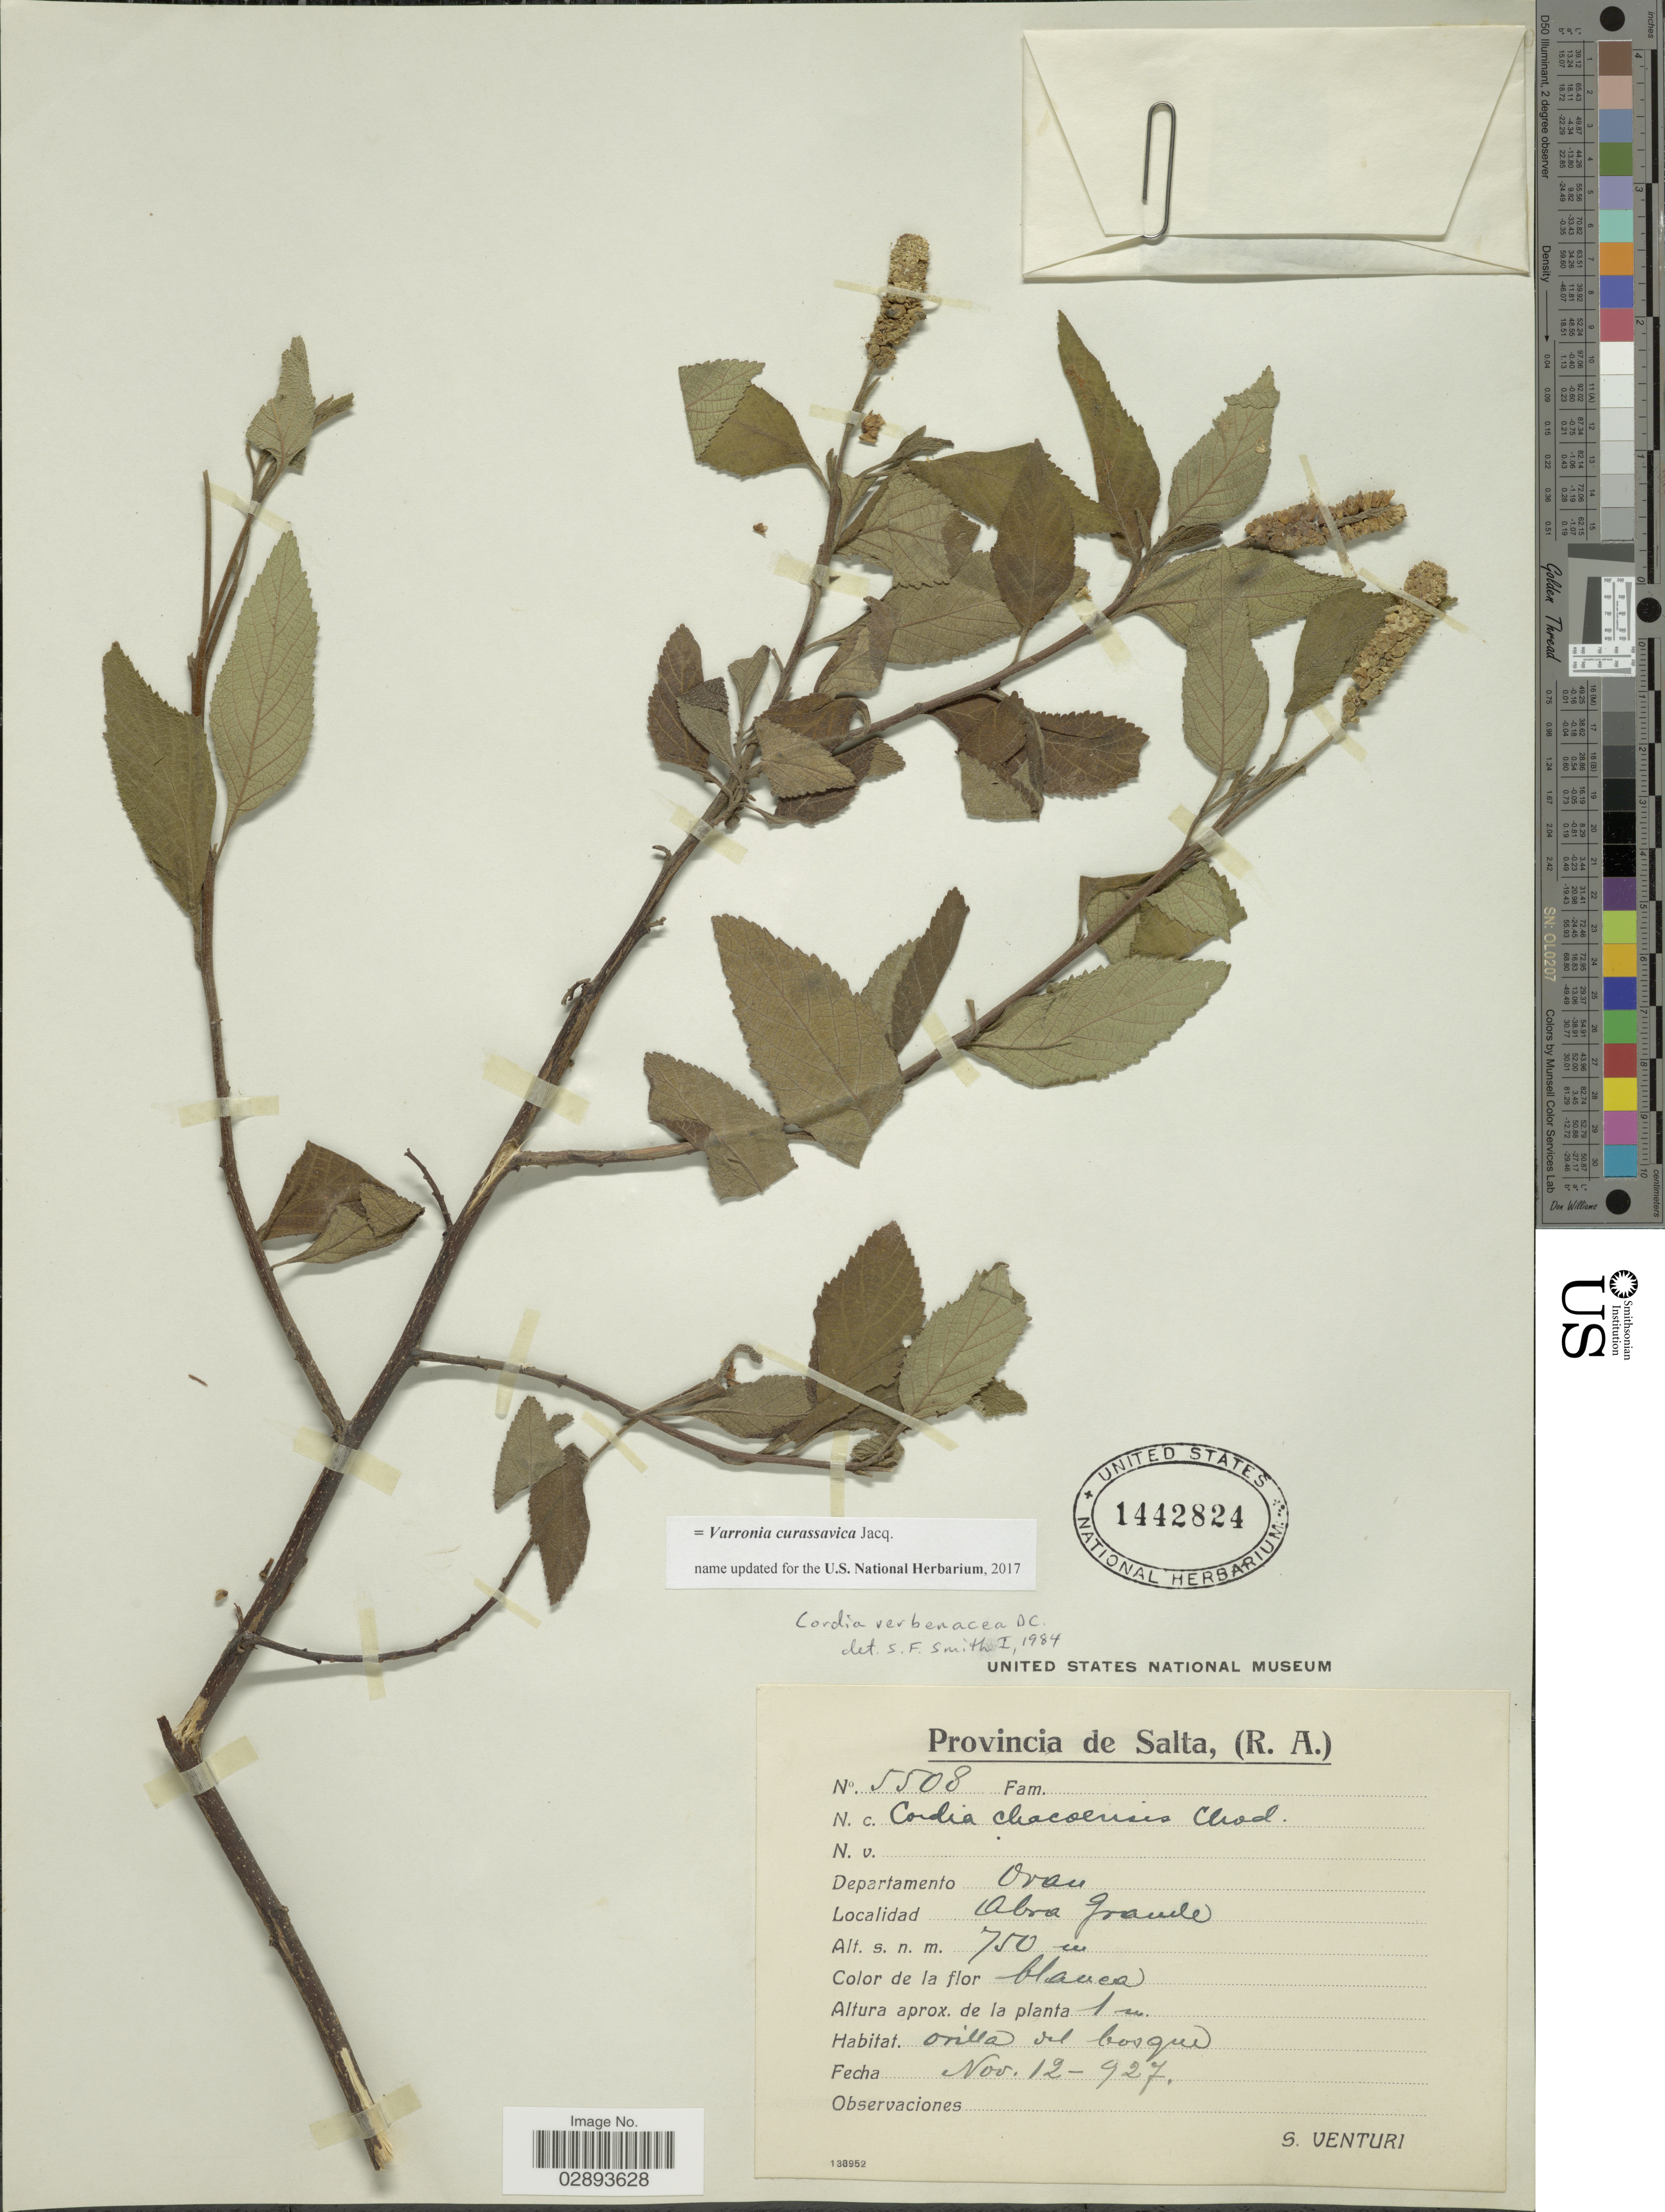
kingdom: Plantae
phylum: Tracheophyta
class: Magnoliopsida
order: Boraginales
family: Cordiaceae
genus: Varronia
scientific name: Varronia curassavica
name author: Jacq.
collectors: S. Venturi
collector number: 5508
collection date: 1927-11-12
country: Argentina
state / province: Salta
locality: Provincia de Salta, (R.A.) Departamento Oran, Abra Grande.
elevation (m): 750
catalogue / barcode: US 1442824